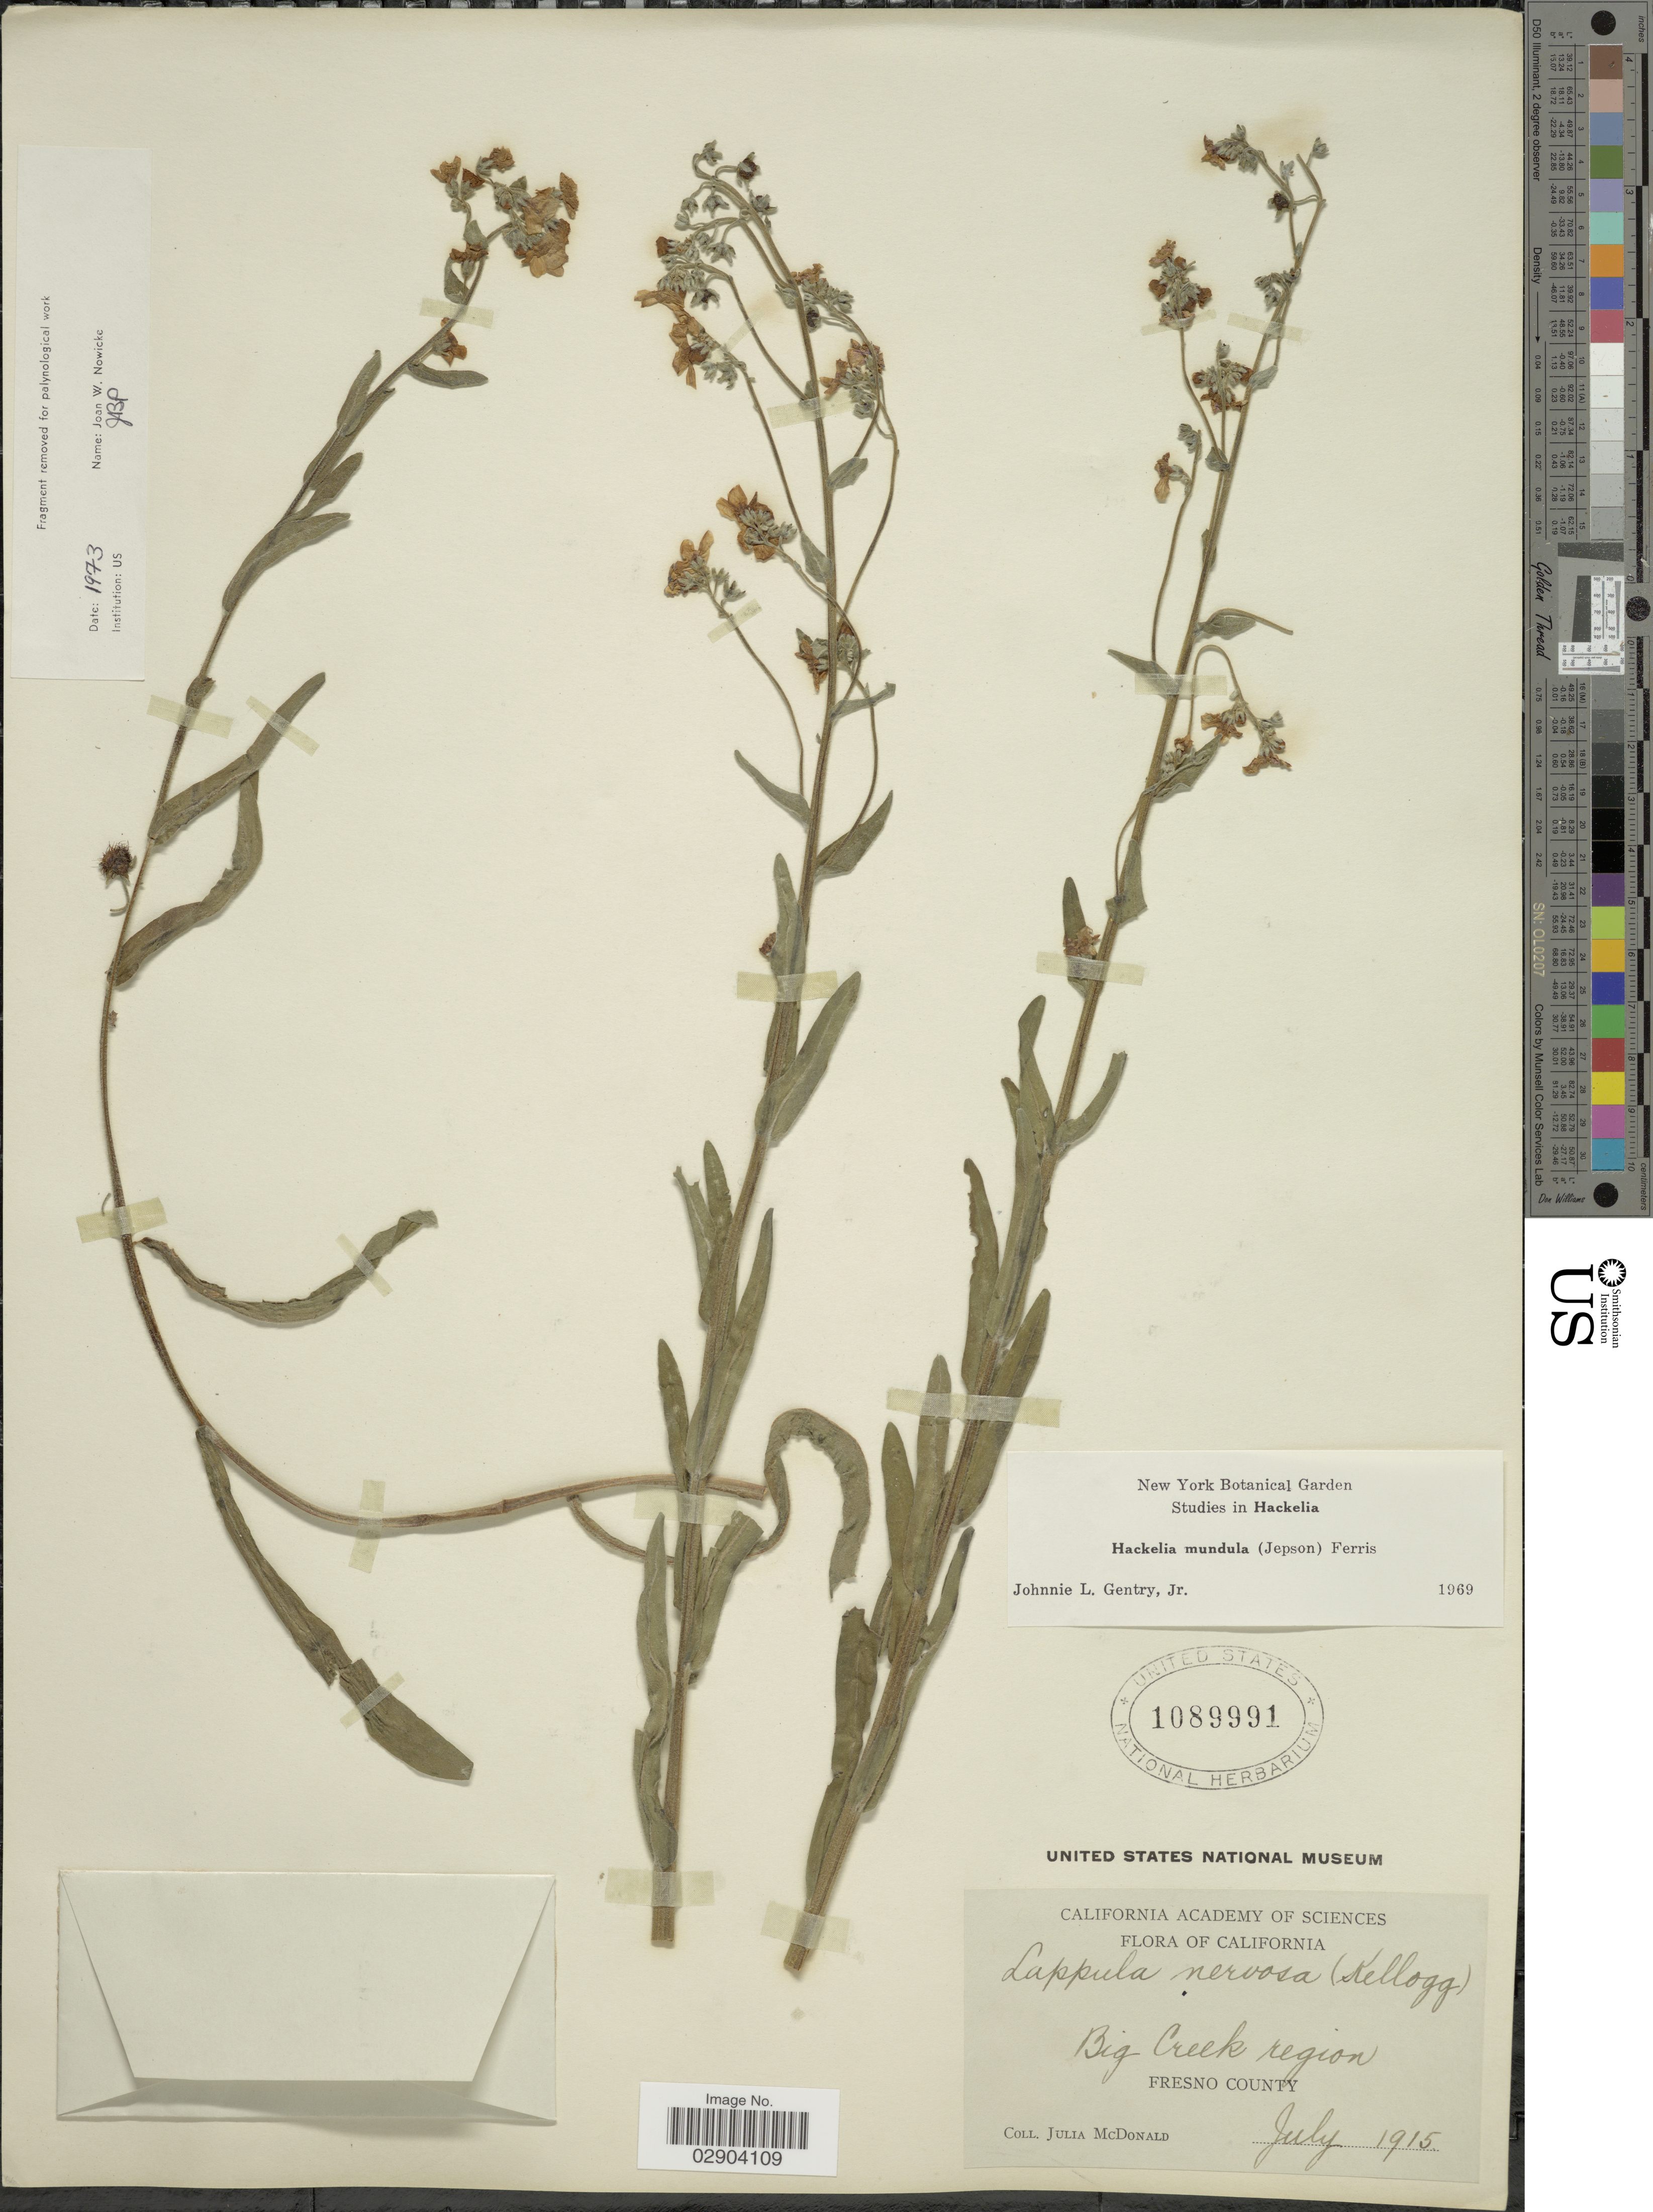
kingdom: Plantae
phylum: Tracheophyta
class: Magnoliopsida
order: Boraginales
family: Boraginaceae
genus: Hackelia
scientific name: Hackelia mundula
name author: (Jeps.) Ferris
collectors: J. McDonald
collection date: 1915-07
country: United States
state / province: California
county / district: Fresno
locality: Big Creek region. Fresno County.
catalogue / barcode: US 1089991